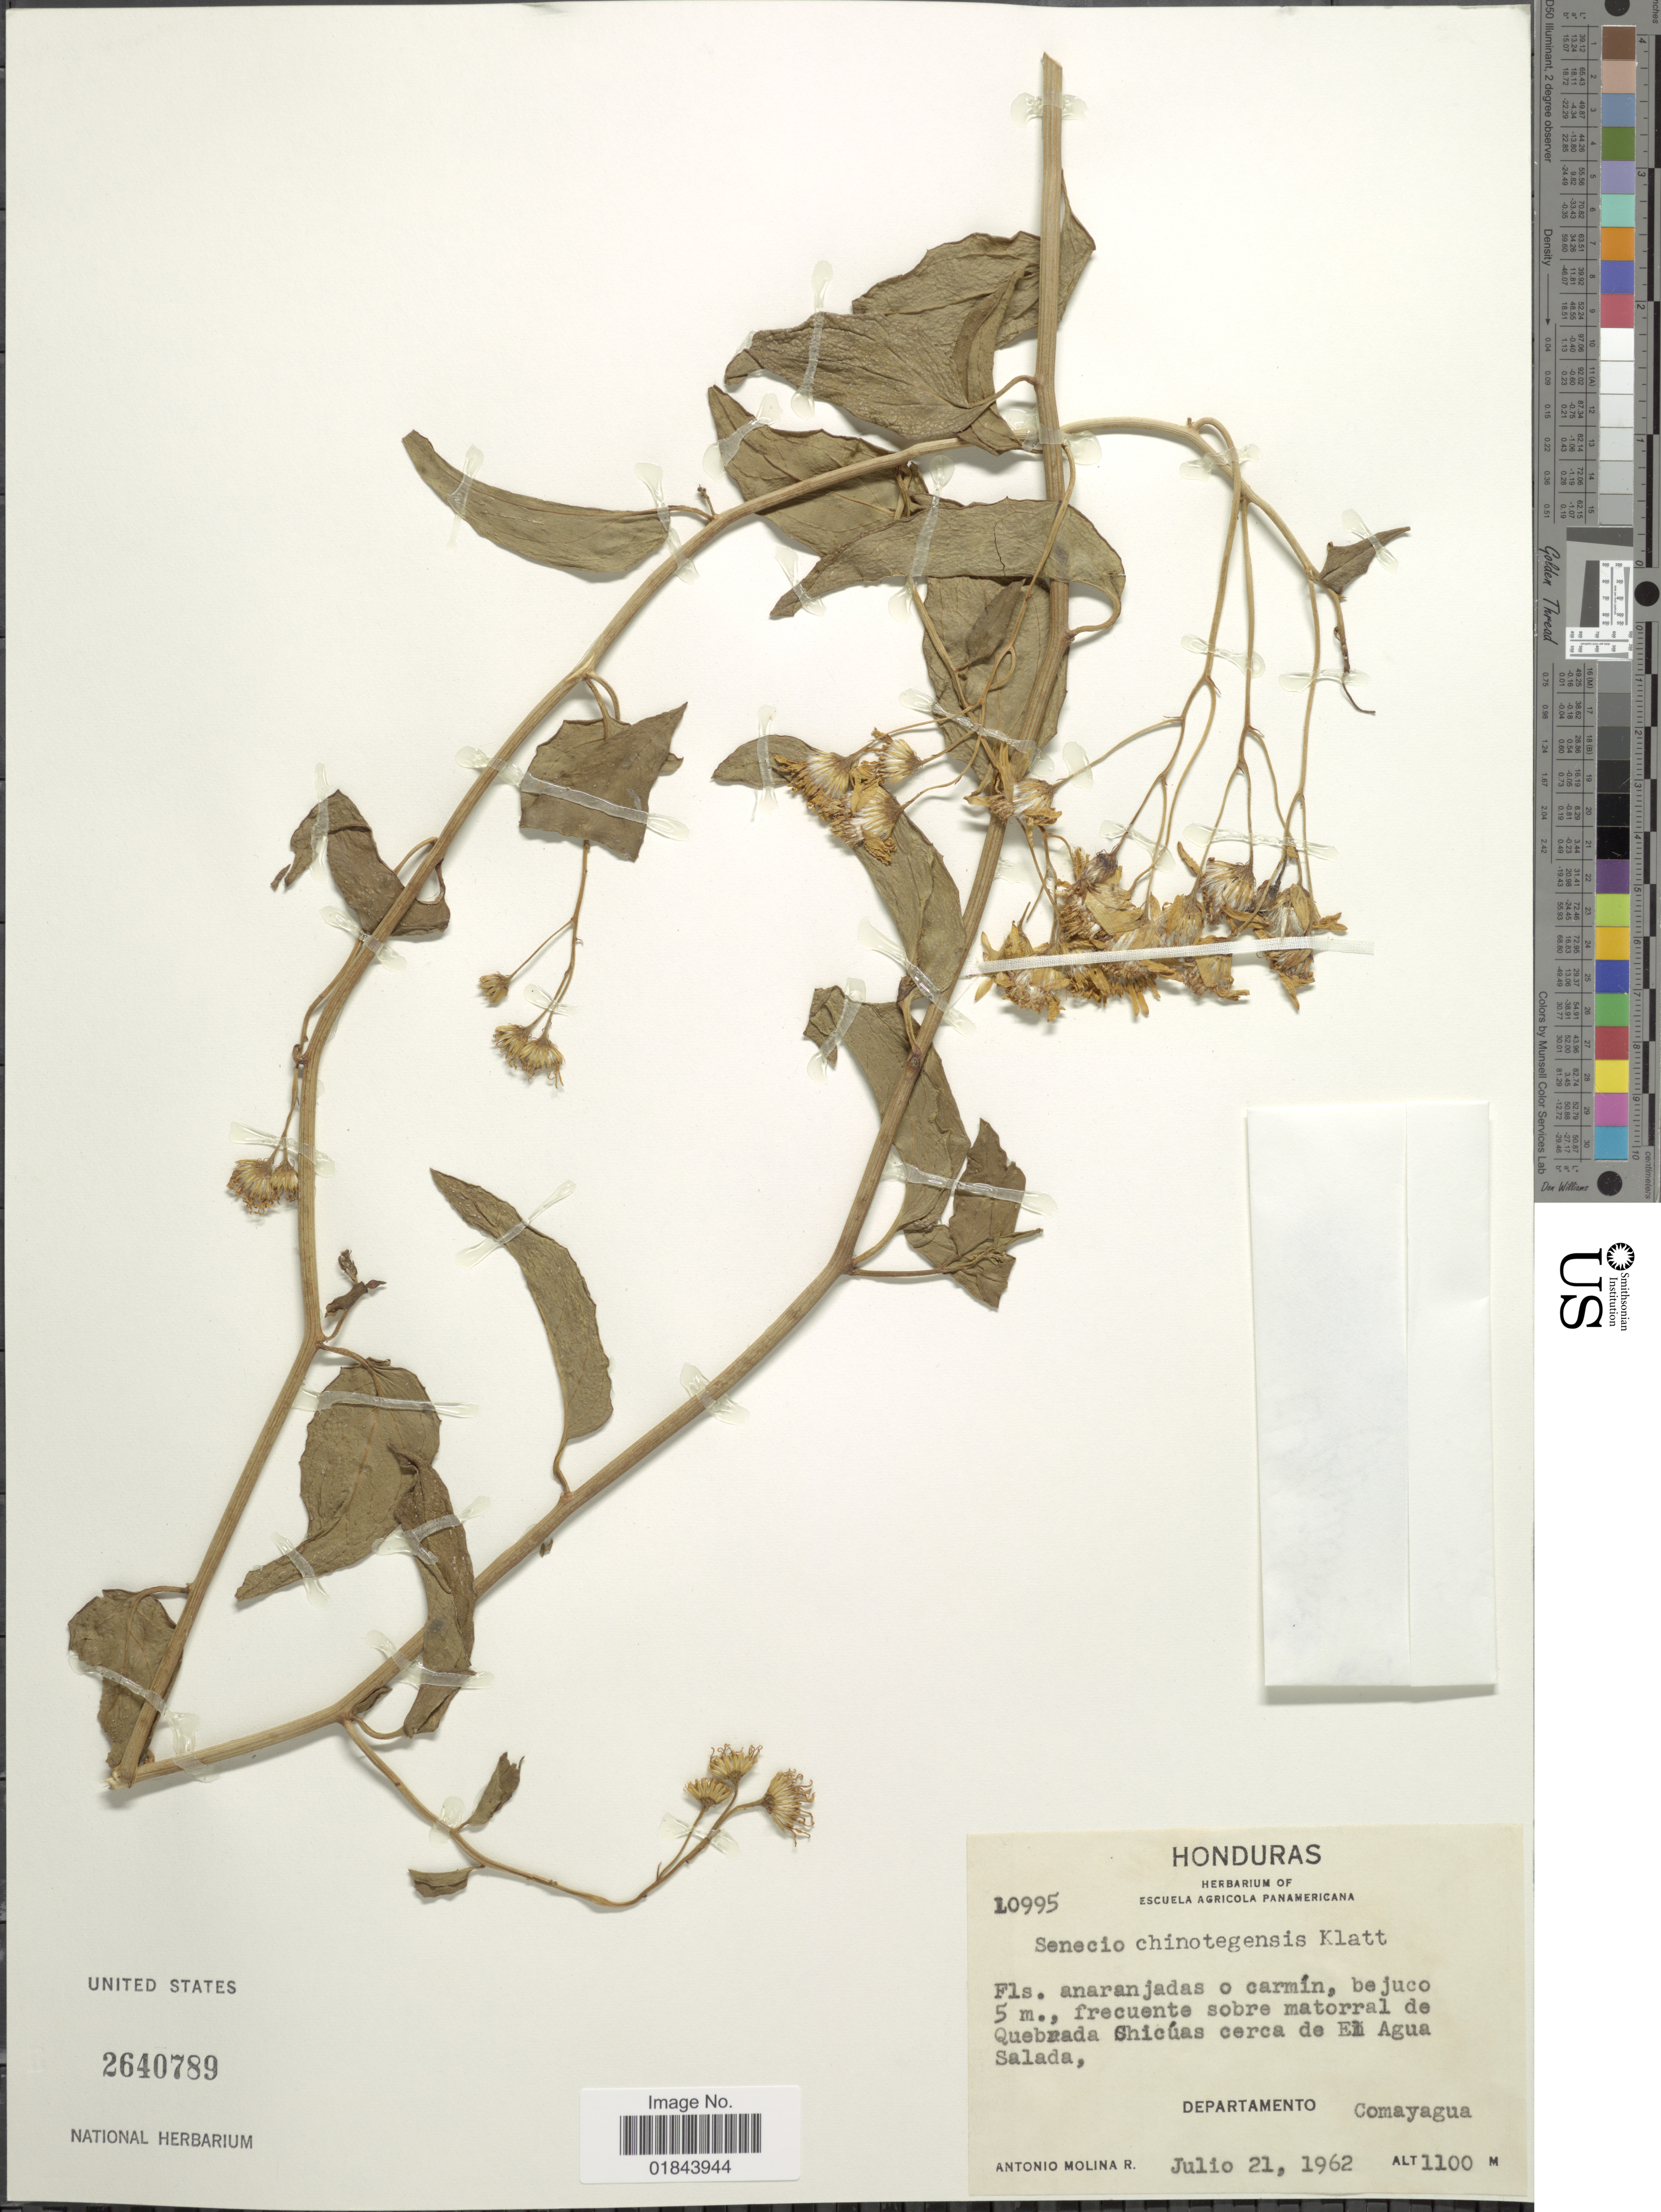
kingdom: Plantae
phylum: Tracheophyta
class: Magnoliopsida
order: Asterales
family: Asteraceae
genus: Pseudogynoxys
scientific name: Pseudogynoxys haenkei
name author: (DC.) Cabrera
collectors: A. Molina R.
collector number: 10995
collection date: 1962-07-21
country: Honduras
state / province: Comayagua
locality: Frecuente sobre matorral de Quebrada Shicúas cerca de El Agua Salada, Departamento Comayagua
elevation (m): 11000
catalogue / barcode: US 2640789